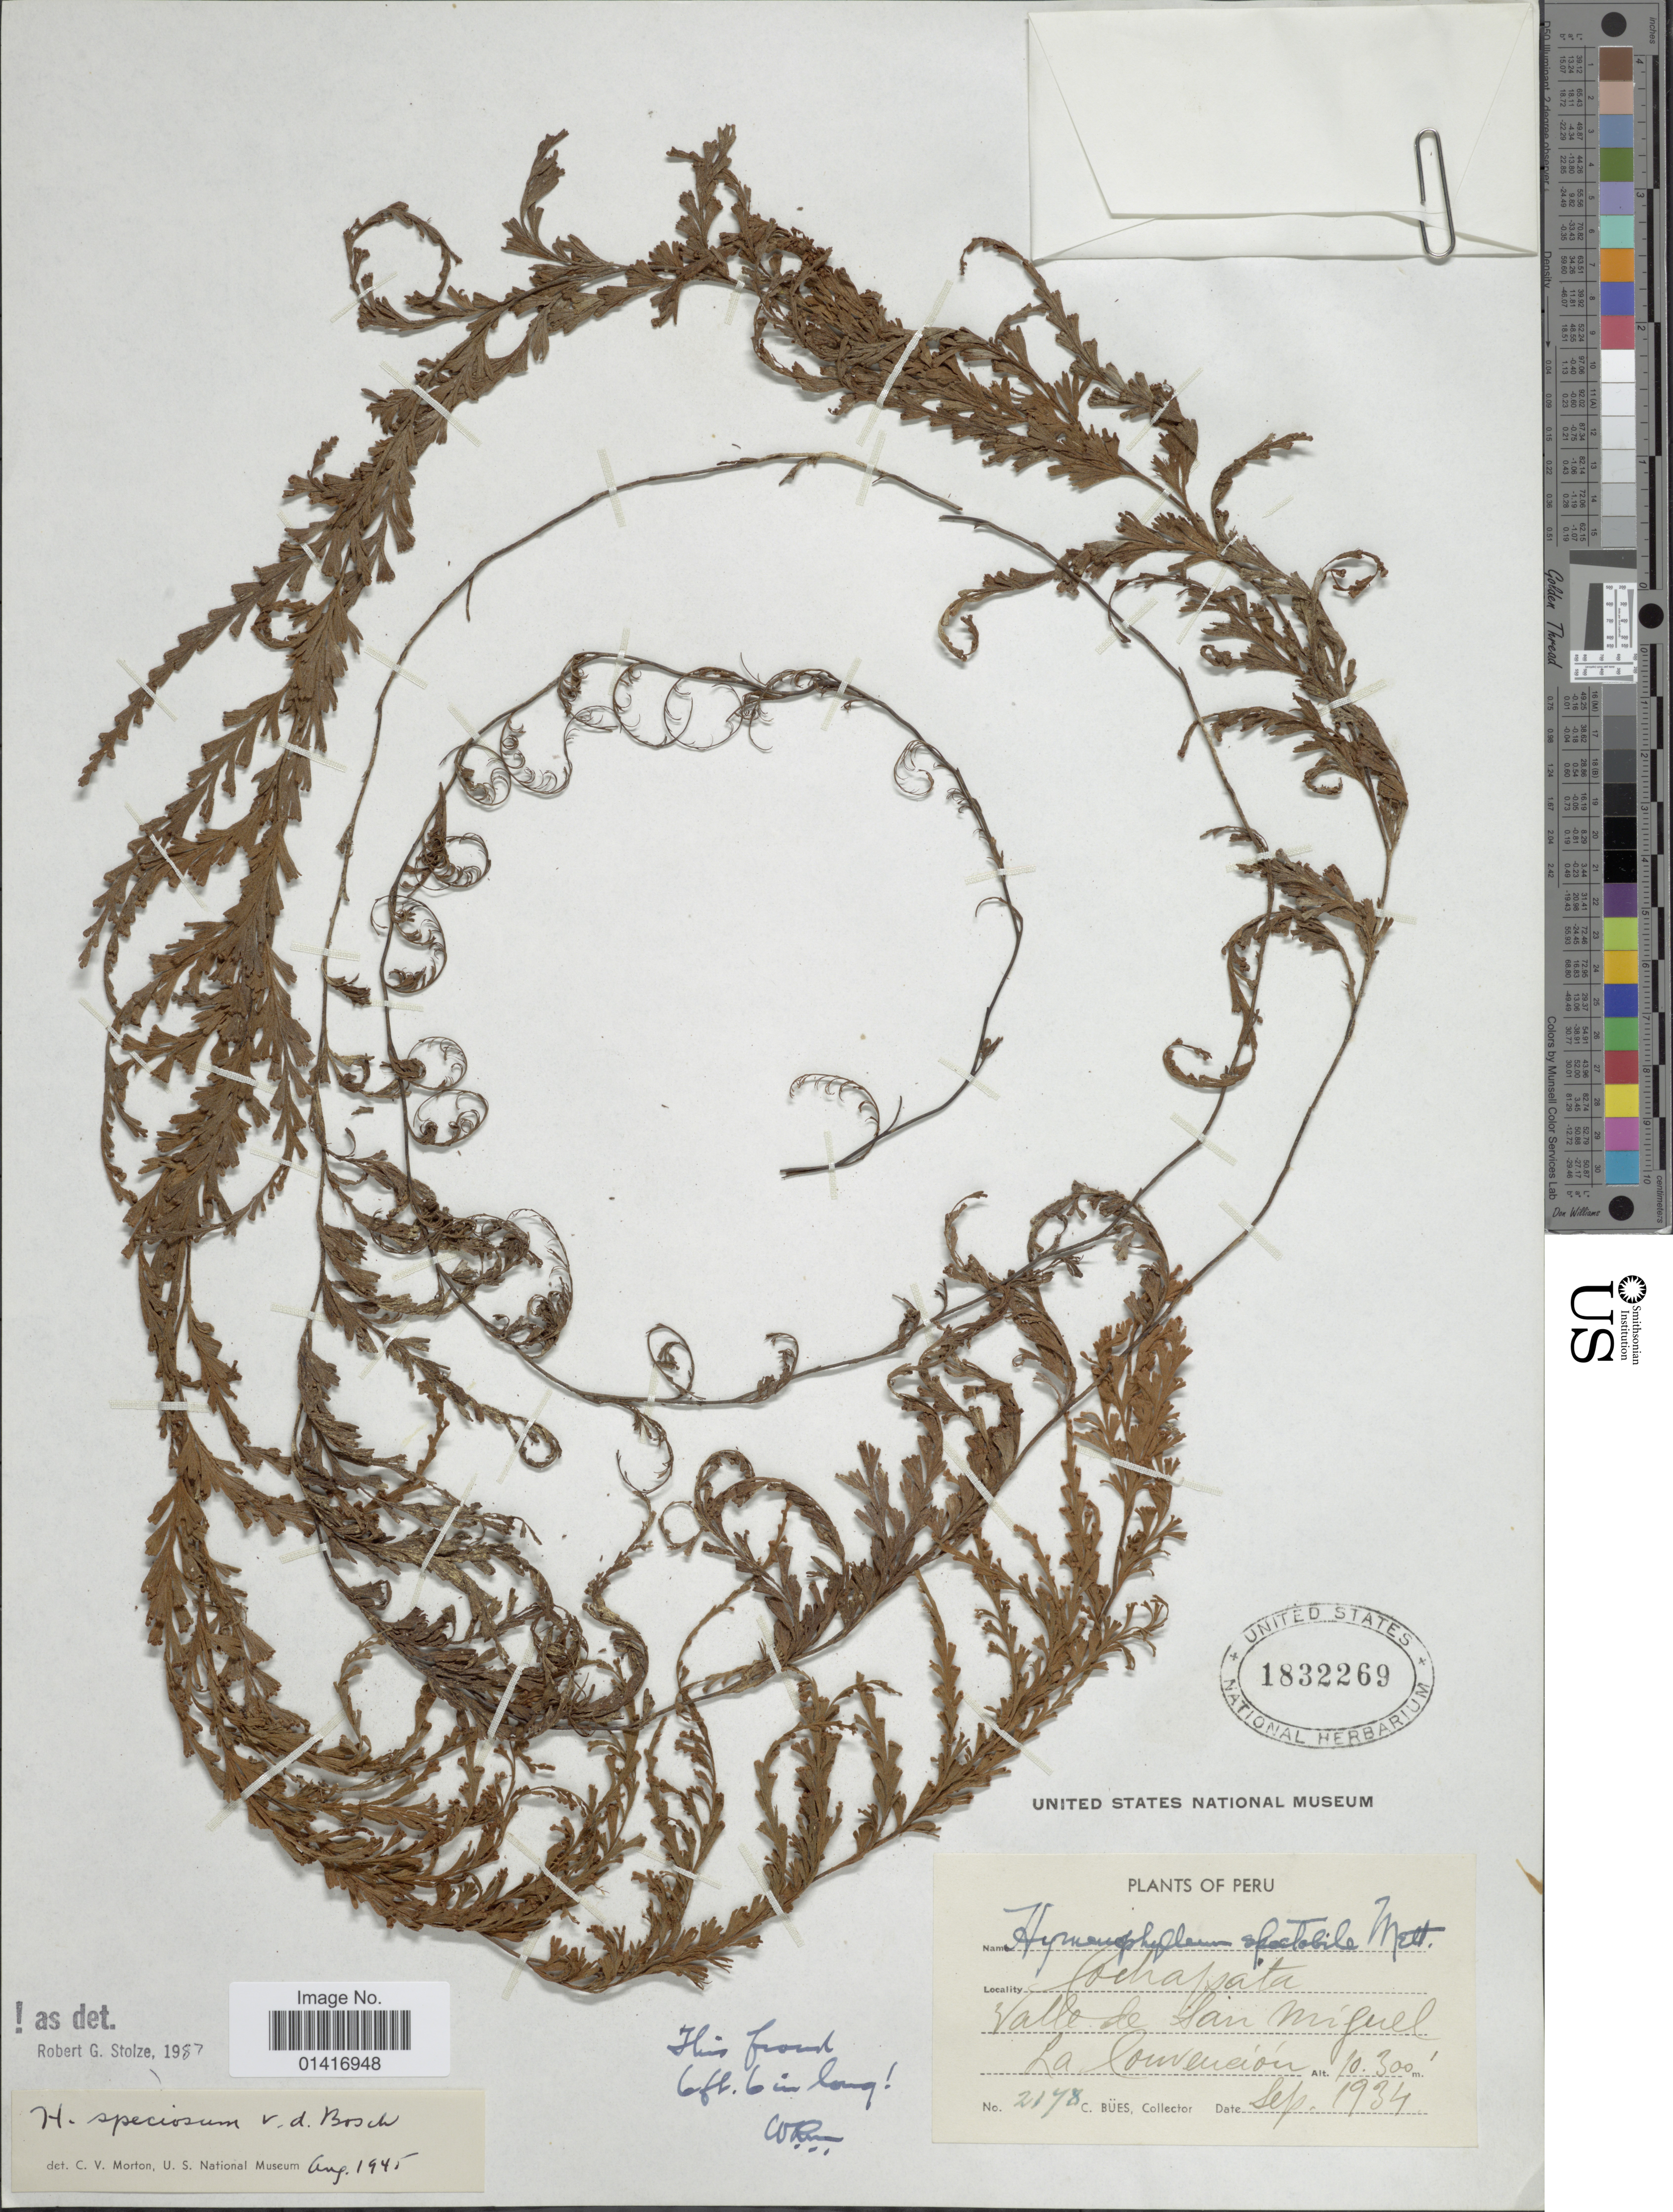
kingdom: Plantae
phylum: Tracheophyta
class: Polypodiopsida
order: Hymenophyllales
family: Hymenophyllaceae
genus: Hymenophyllum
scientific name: Hymenophyllum speciosum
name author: Bosch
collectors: C. Bues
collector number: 2178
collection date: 1934-09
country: Peru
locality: Cochapata, Valle de San Miguel, La Cenvención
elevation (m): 3139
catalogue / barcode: US 1832269